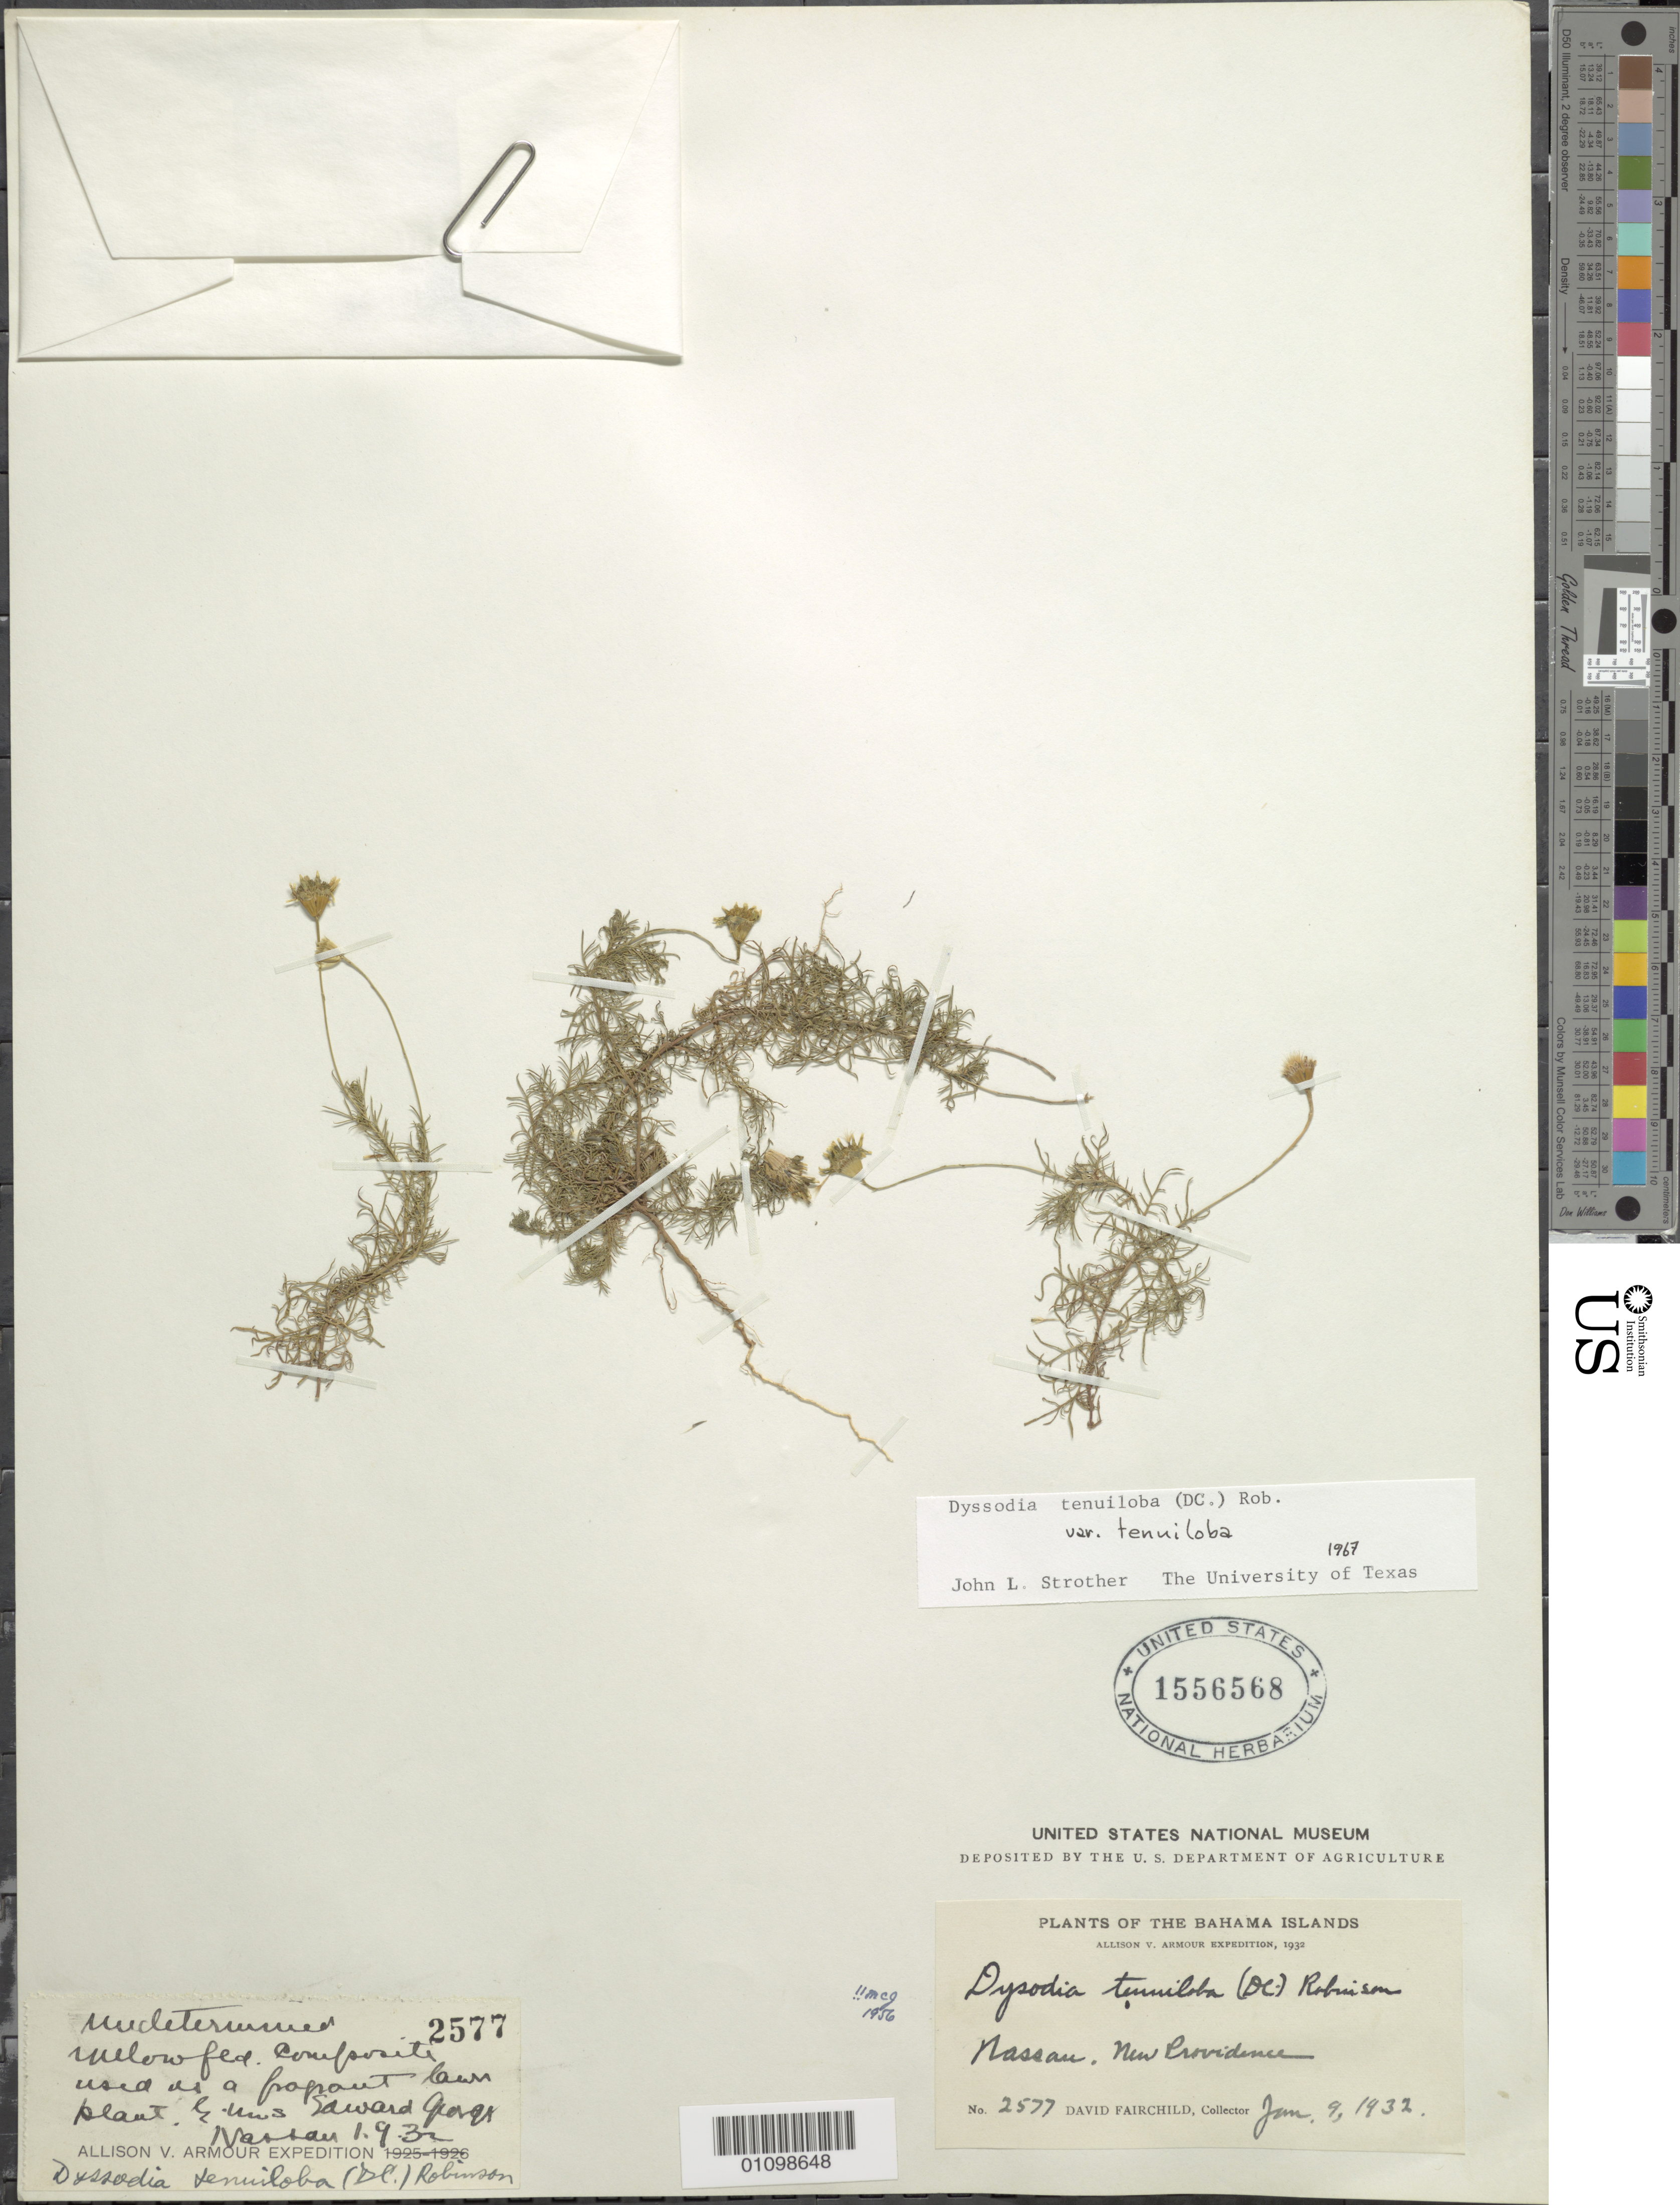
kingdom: Plantae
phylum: Tracheophyta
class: Magnoliopsida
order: Asterales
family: Asteraceae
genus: Thymophylla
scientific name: Thymophylla tenuiloba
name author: (DC.) Small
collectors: D. Fairchild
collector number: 2577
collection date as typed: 09 Jan 1932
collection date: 1932-01-09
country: Bahamas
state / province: New Providence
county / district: Nassau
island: New Providence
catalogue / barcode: US 1556568